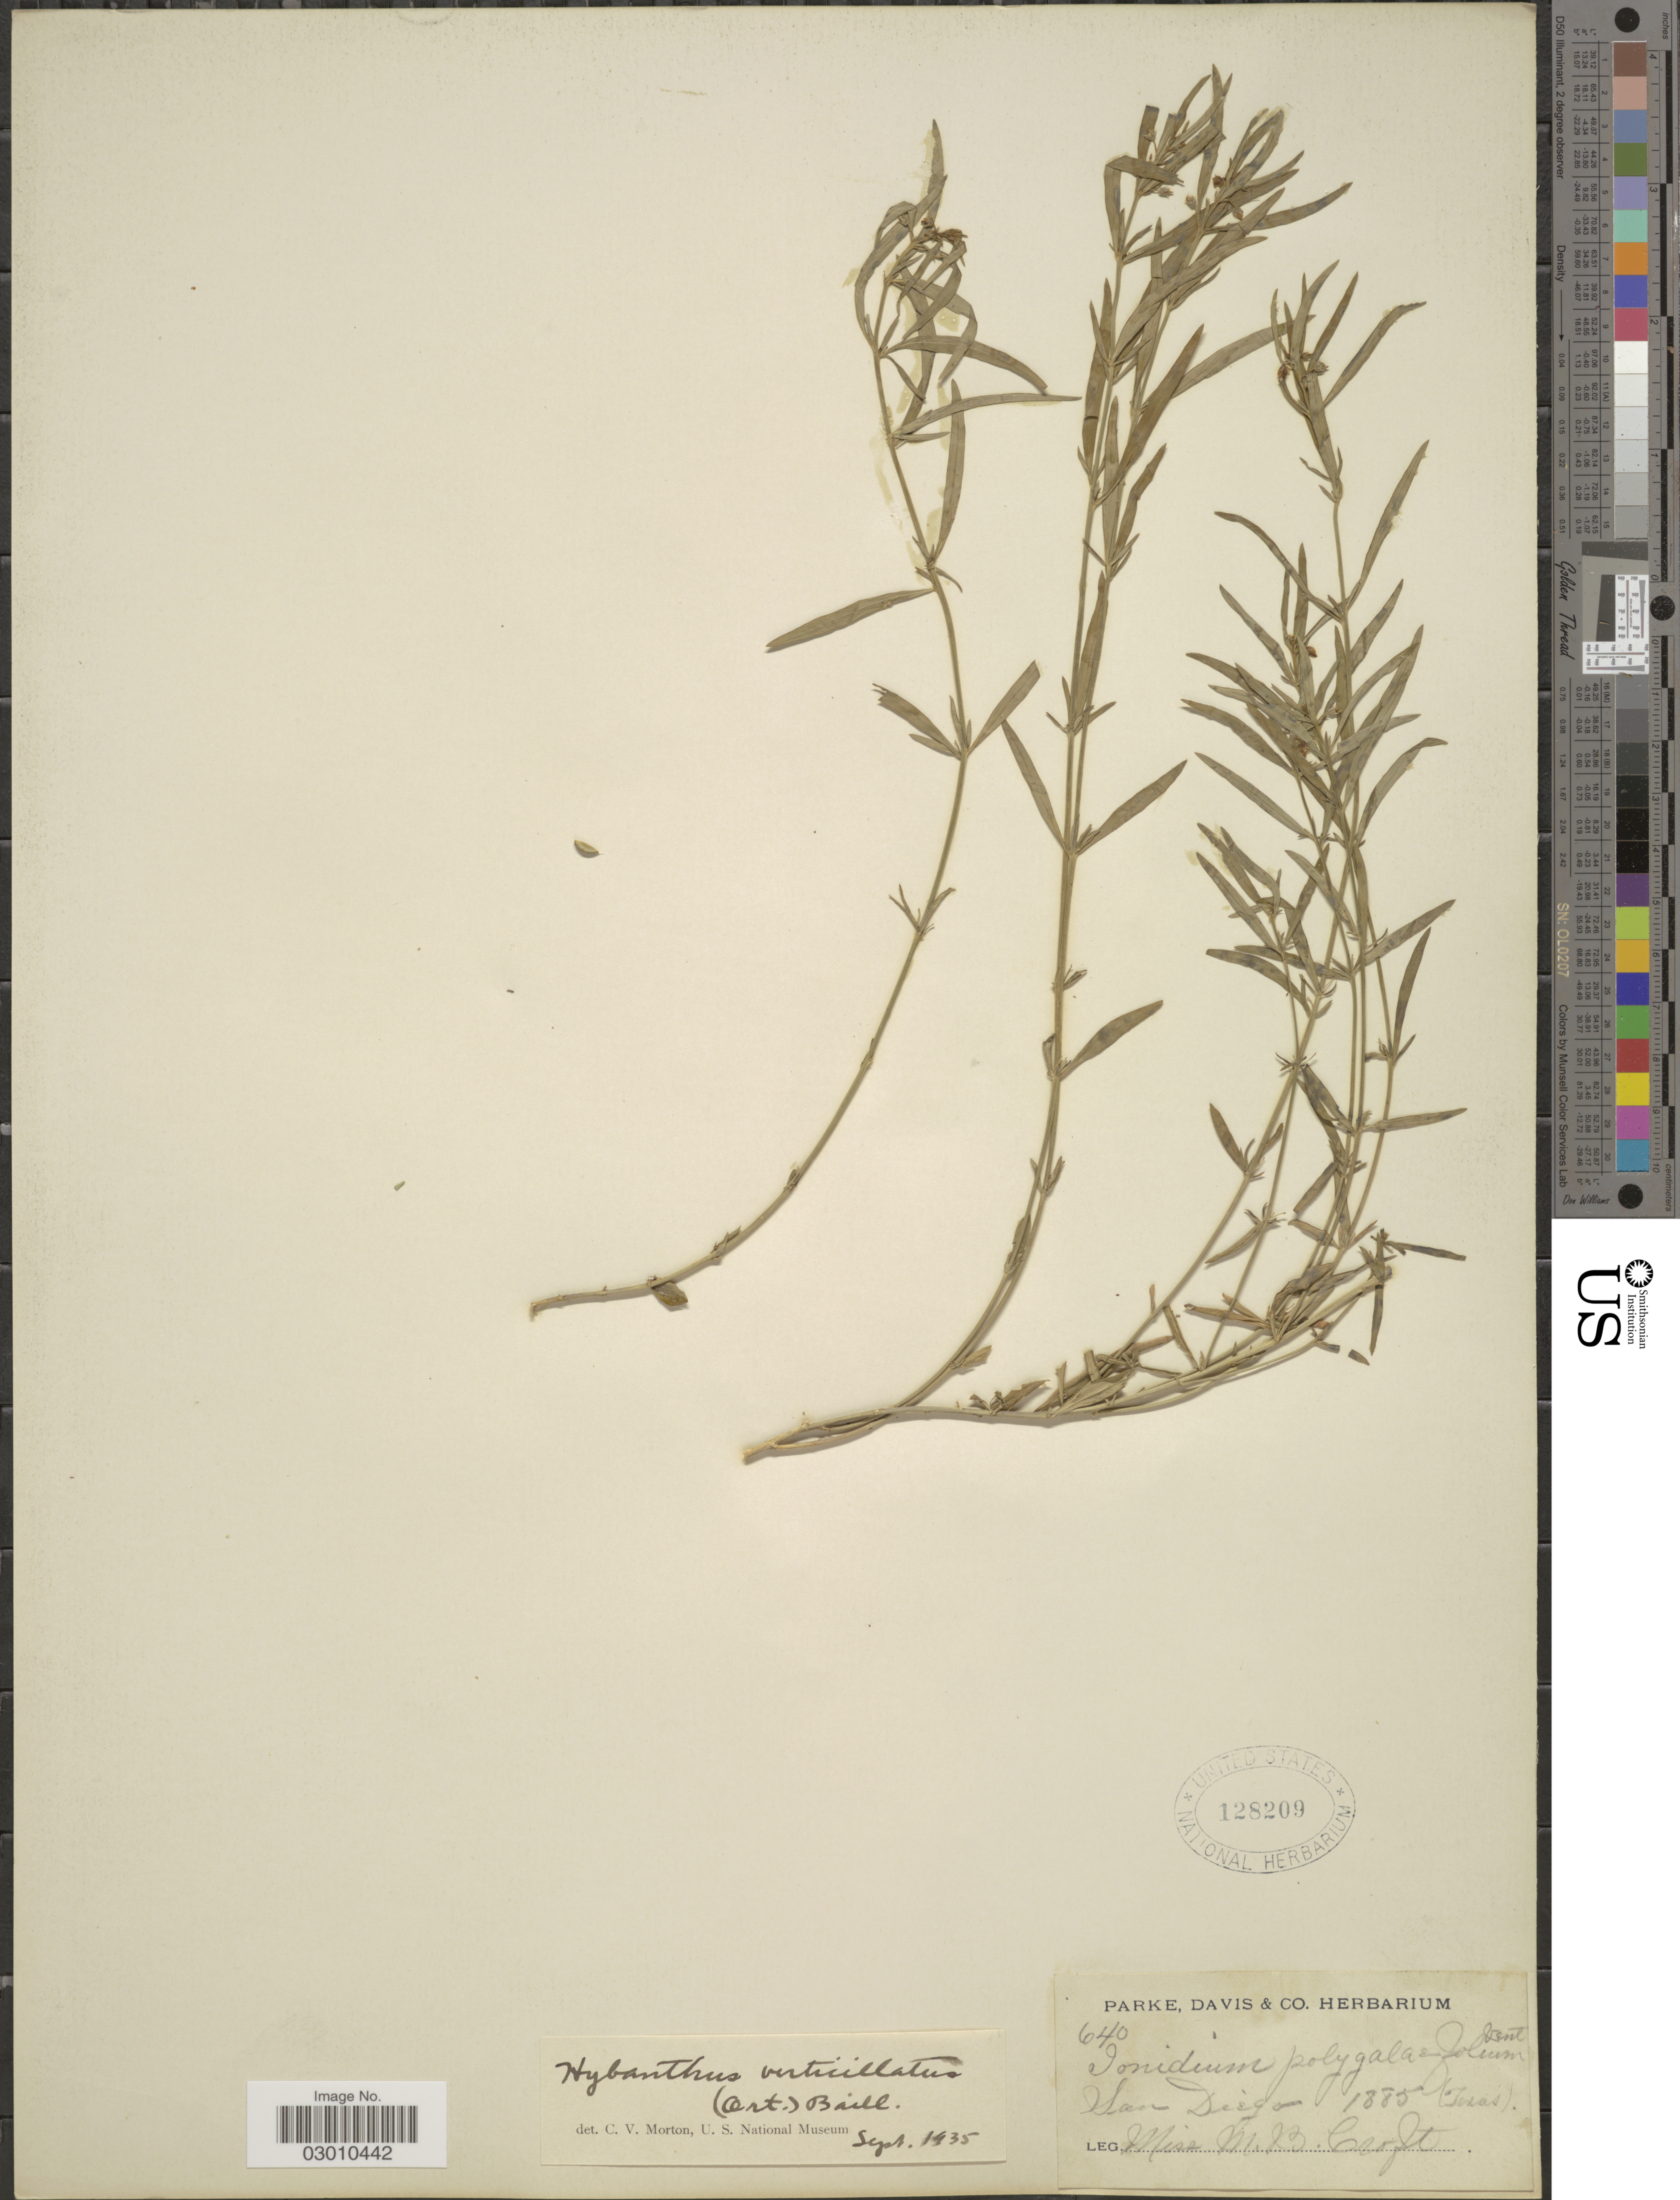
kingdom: Plantae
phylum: Tracheophyta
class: Magnoliopsida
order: Malpighiales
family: Violaceae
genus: Pombalia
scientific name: Pombalia verticillata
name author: (Ortega) Paula-Souza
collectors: M. Croft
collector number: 640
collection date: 1885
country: United States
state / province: Texas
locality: San Diego.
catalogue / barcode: US 128209